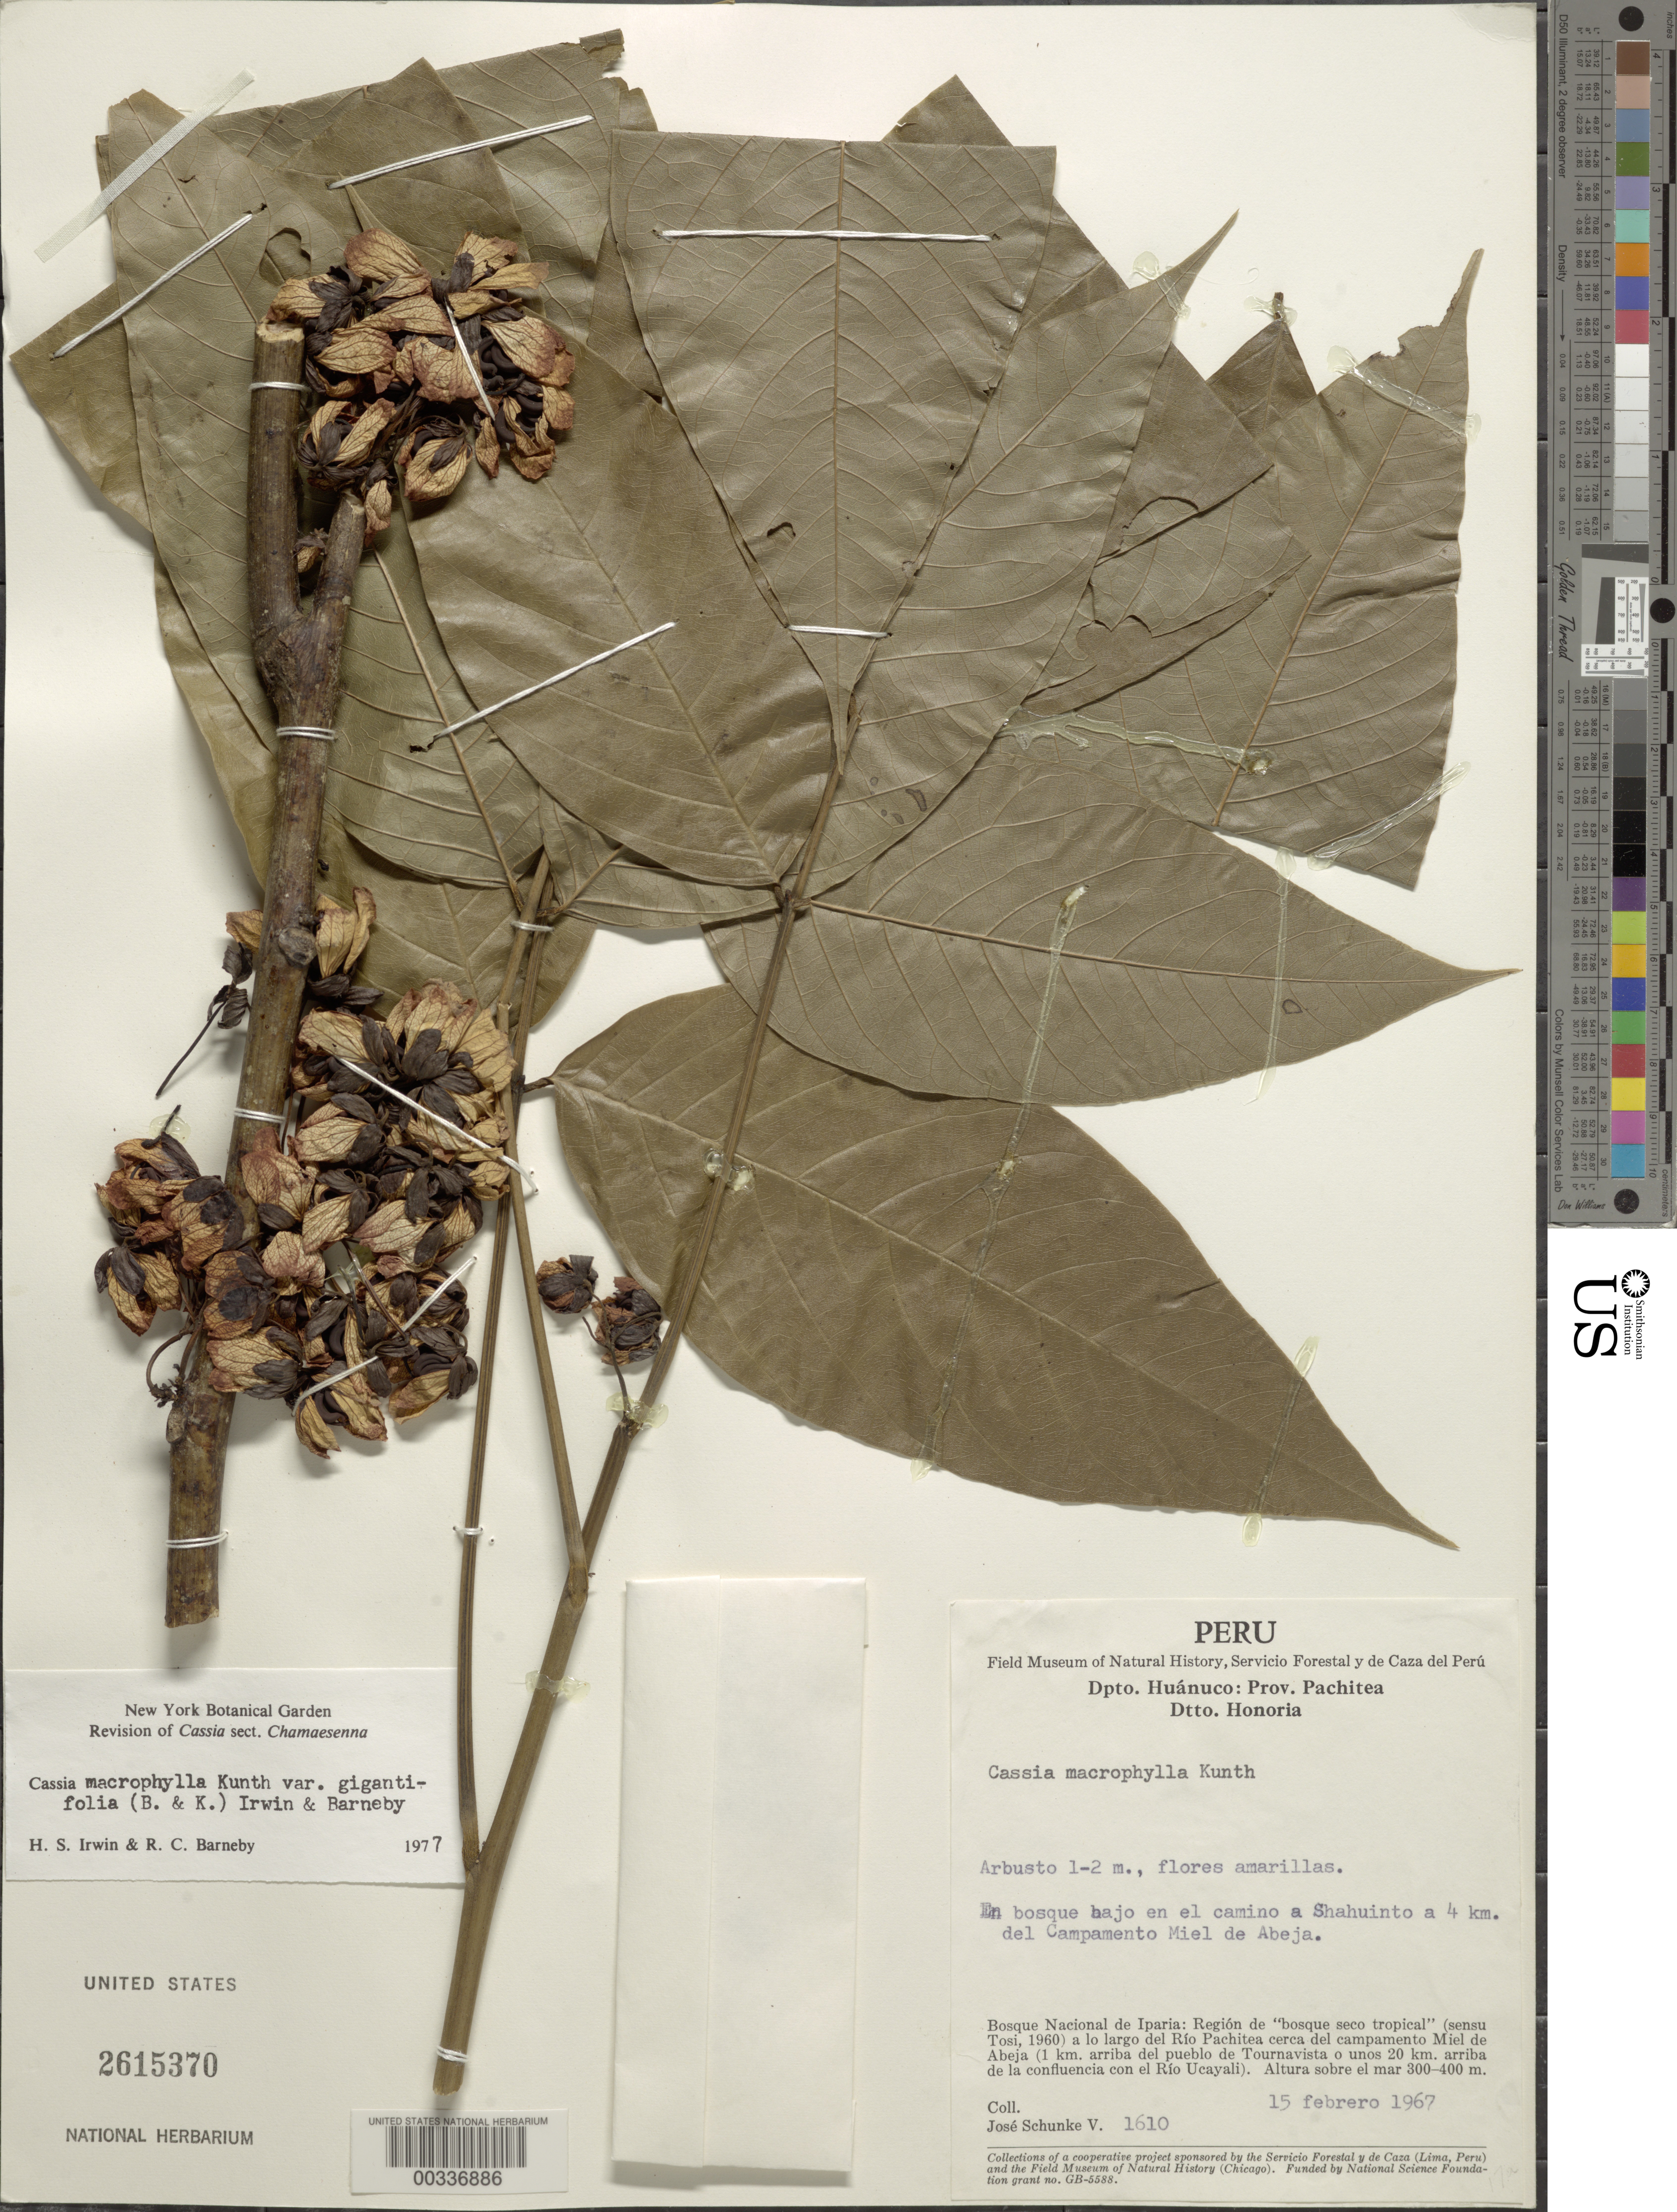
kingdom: Plantae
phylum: Tracheophyta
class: Magnoliopsida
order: Fabales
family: Fabaceae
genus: Senna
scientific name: Senna macrophylla var. gigantifolia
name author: (Britton & Killip) H.S. Irwin & Barneby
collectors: J. Schunke Vigo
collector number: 1610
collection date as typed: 15 Feb 1967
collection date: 1967-02-15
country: Peru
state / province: Huánuco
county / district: Pachitea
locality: Honoria dtto.; below the road to shahuinto, 4 km to campamento miel de abeja; bosque nacional de iparia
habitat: Secondary tropical forest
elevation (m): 300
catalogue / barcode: US 2615370